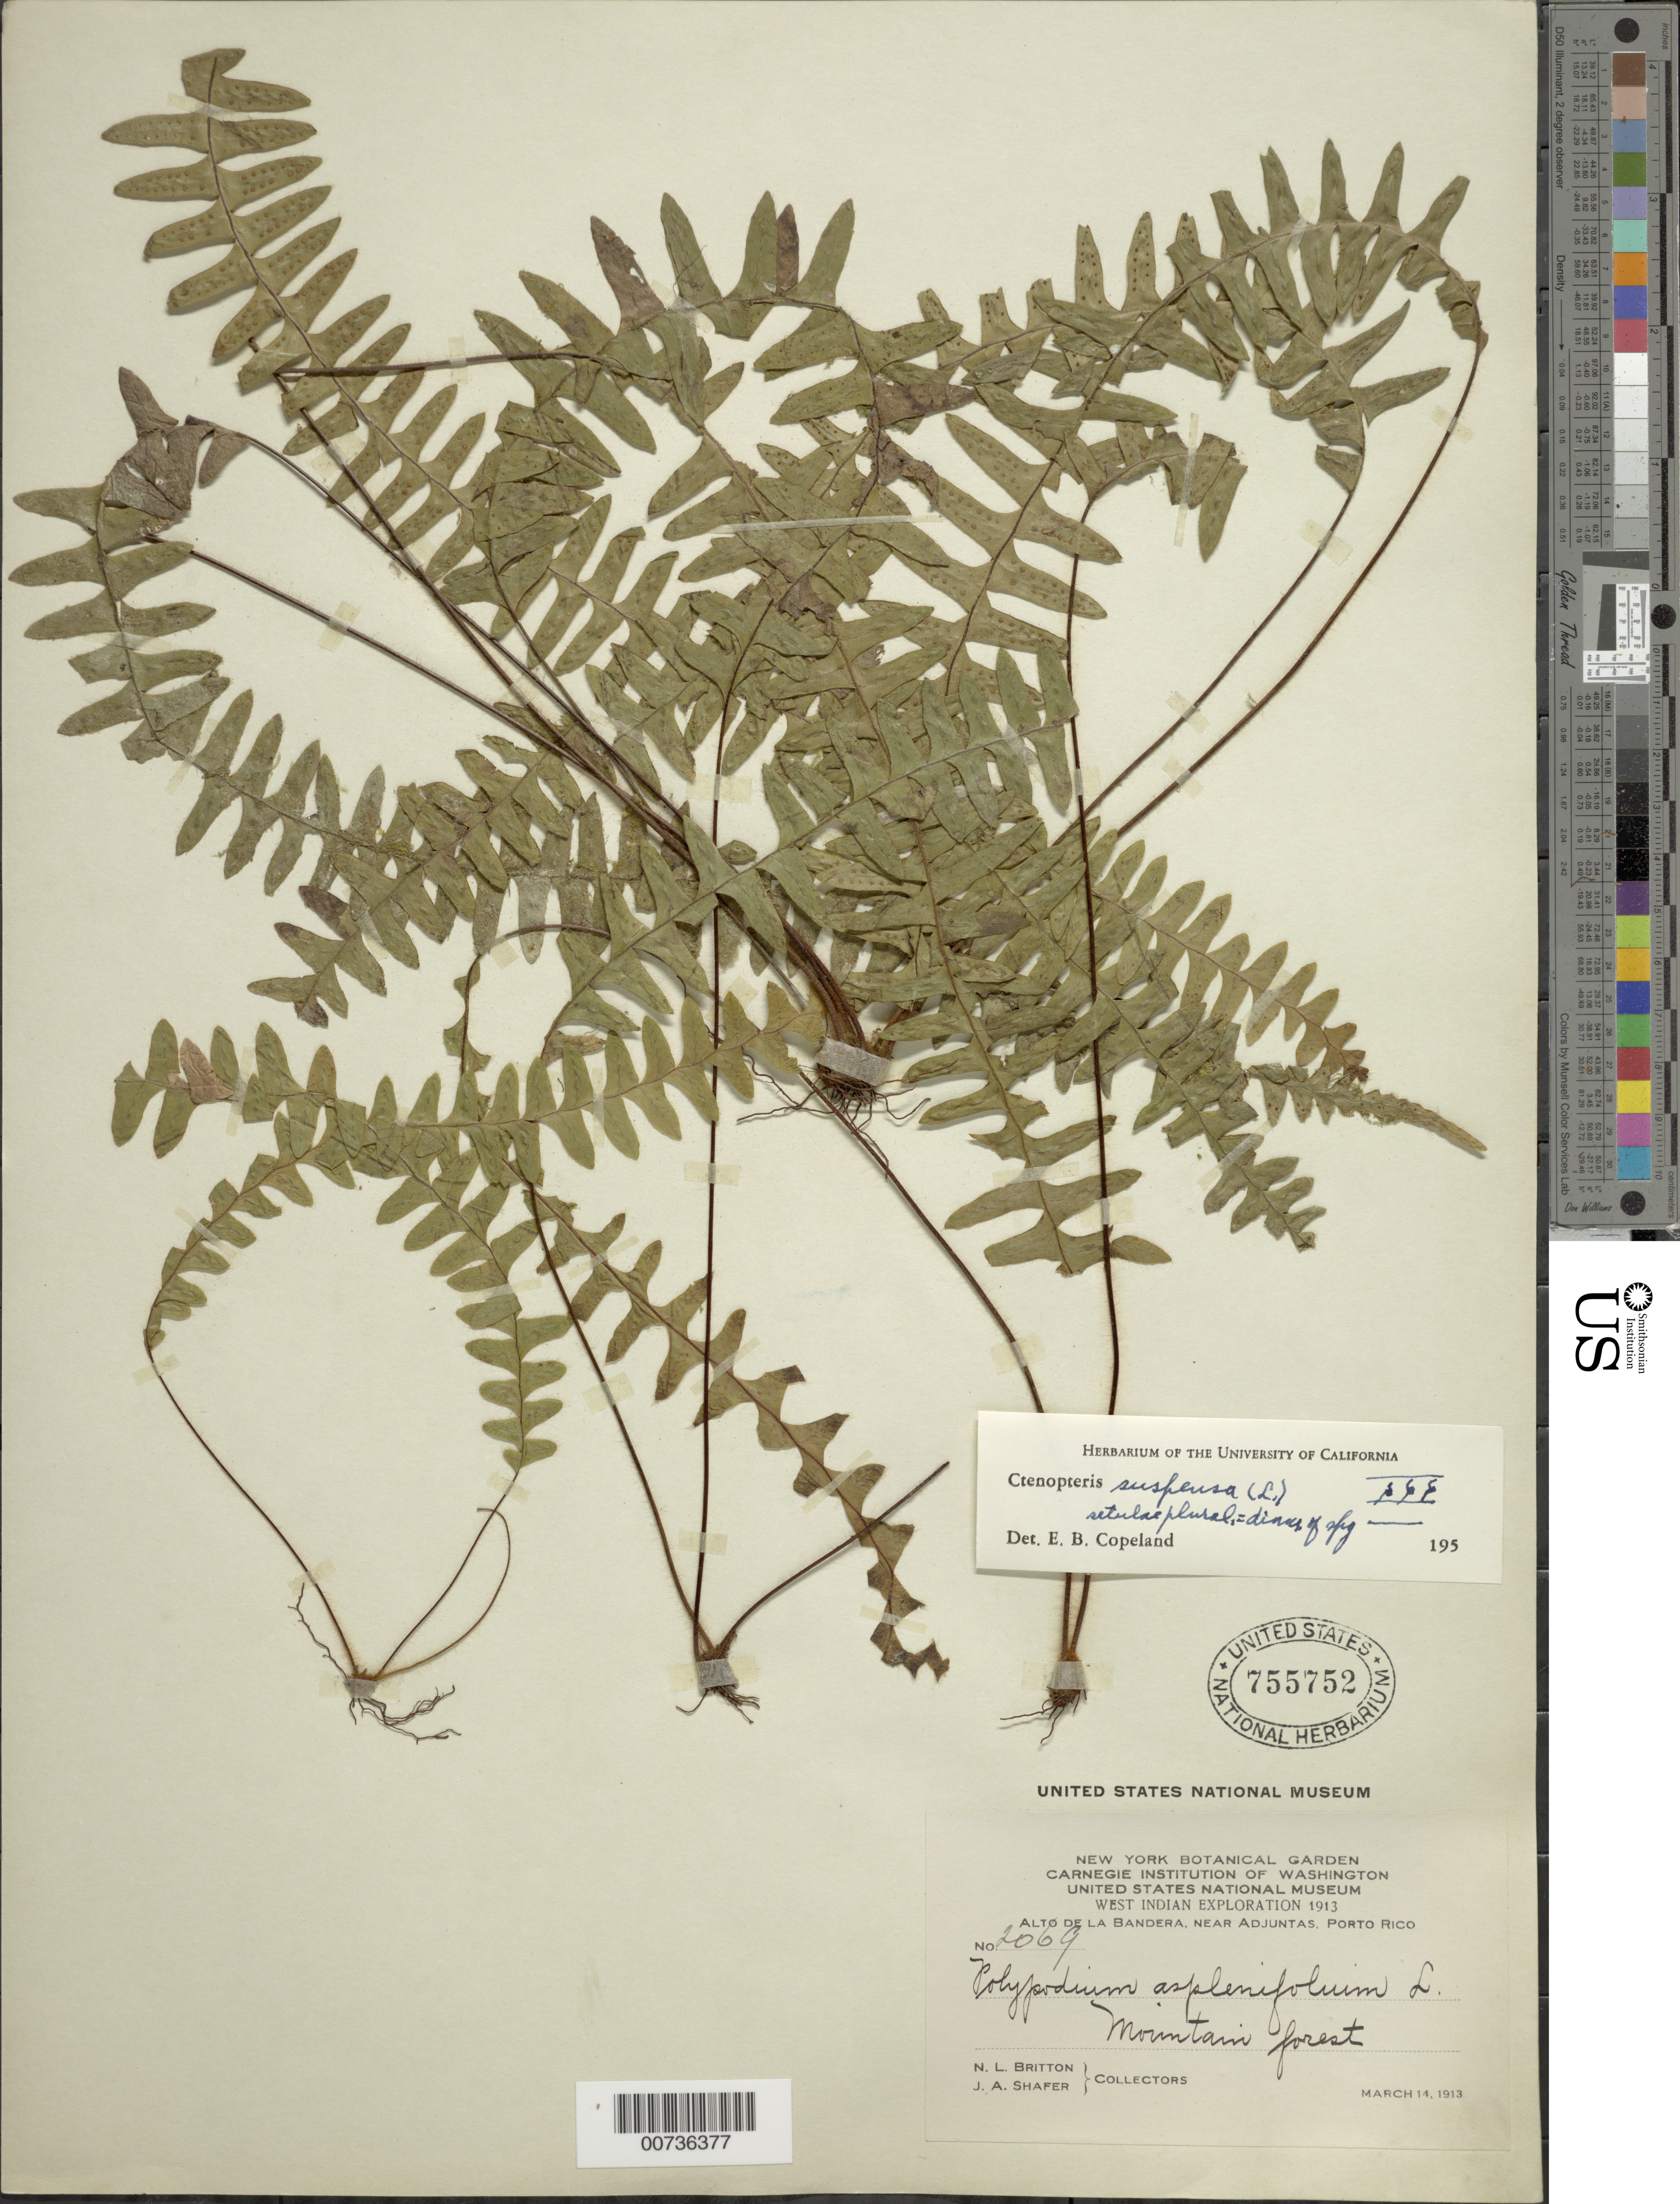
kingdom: Plantae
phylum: Tracheophyta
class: Polypodiopsida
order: Polypodiales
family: Polypodiaceae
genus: Terpsichore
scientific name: Terpsichore asplenifolia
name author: (L.) A.R. Sm.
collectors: N. Britton & J. A. Shafer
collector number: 2069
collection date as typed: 14 Mar 1913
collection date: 1913-03-14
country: Puerto Rico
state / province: Adjuntas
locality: Alto de La Bandera, near Adjuntas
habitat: Mountain forest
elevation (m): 700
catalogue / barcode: US 755752